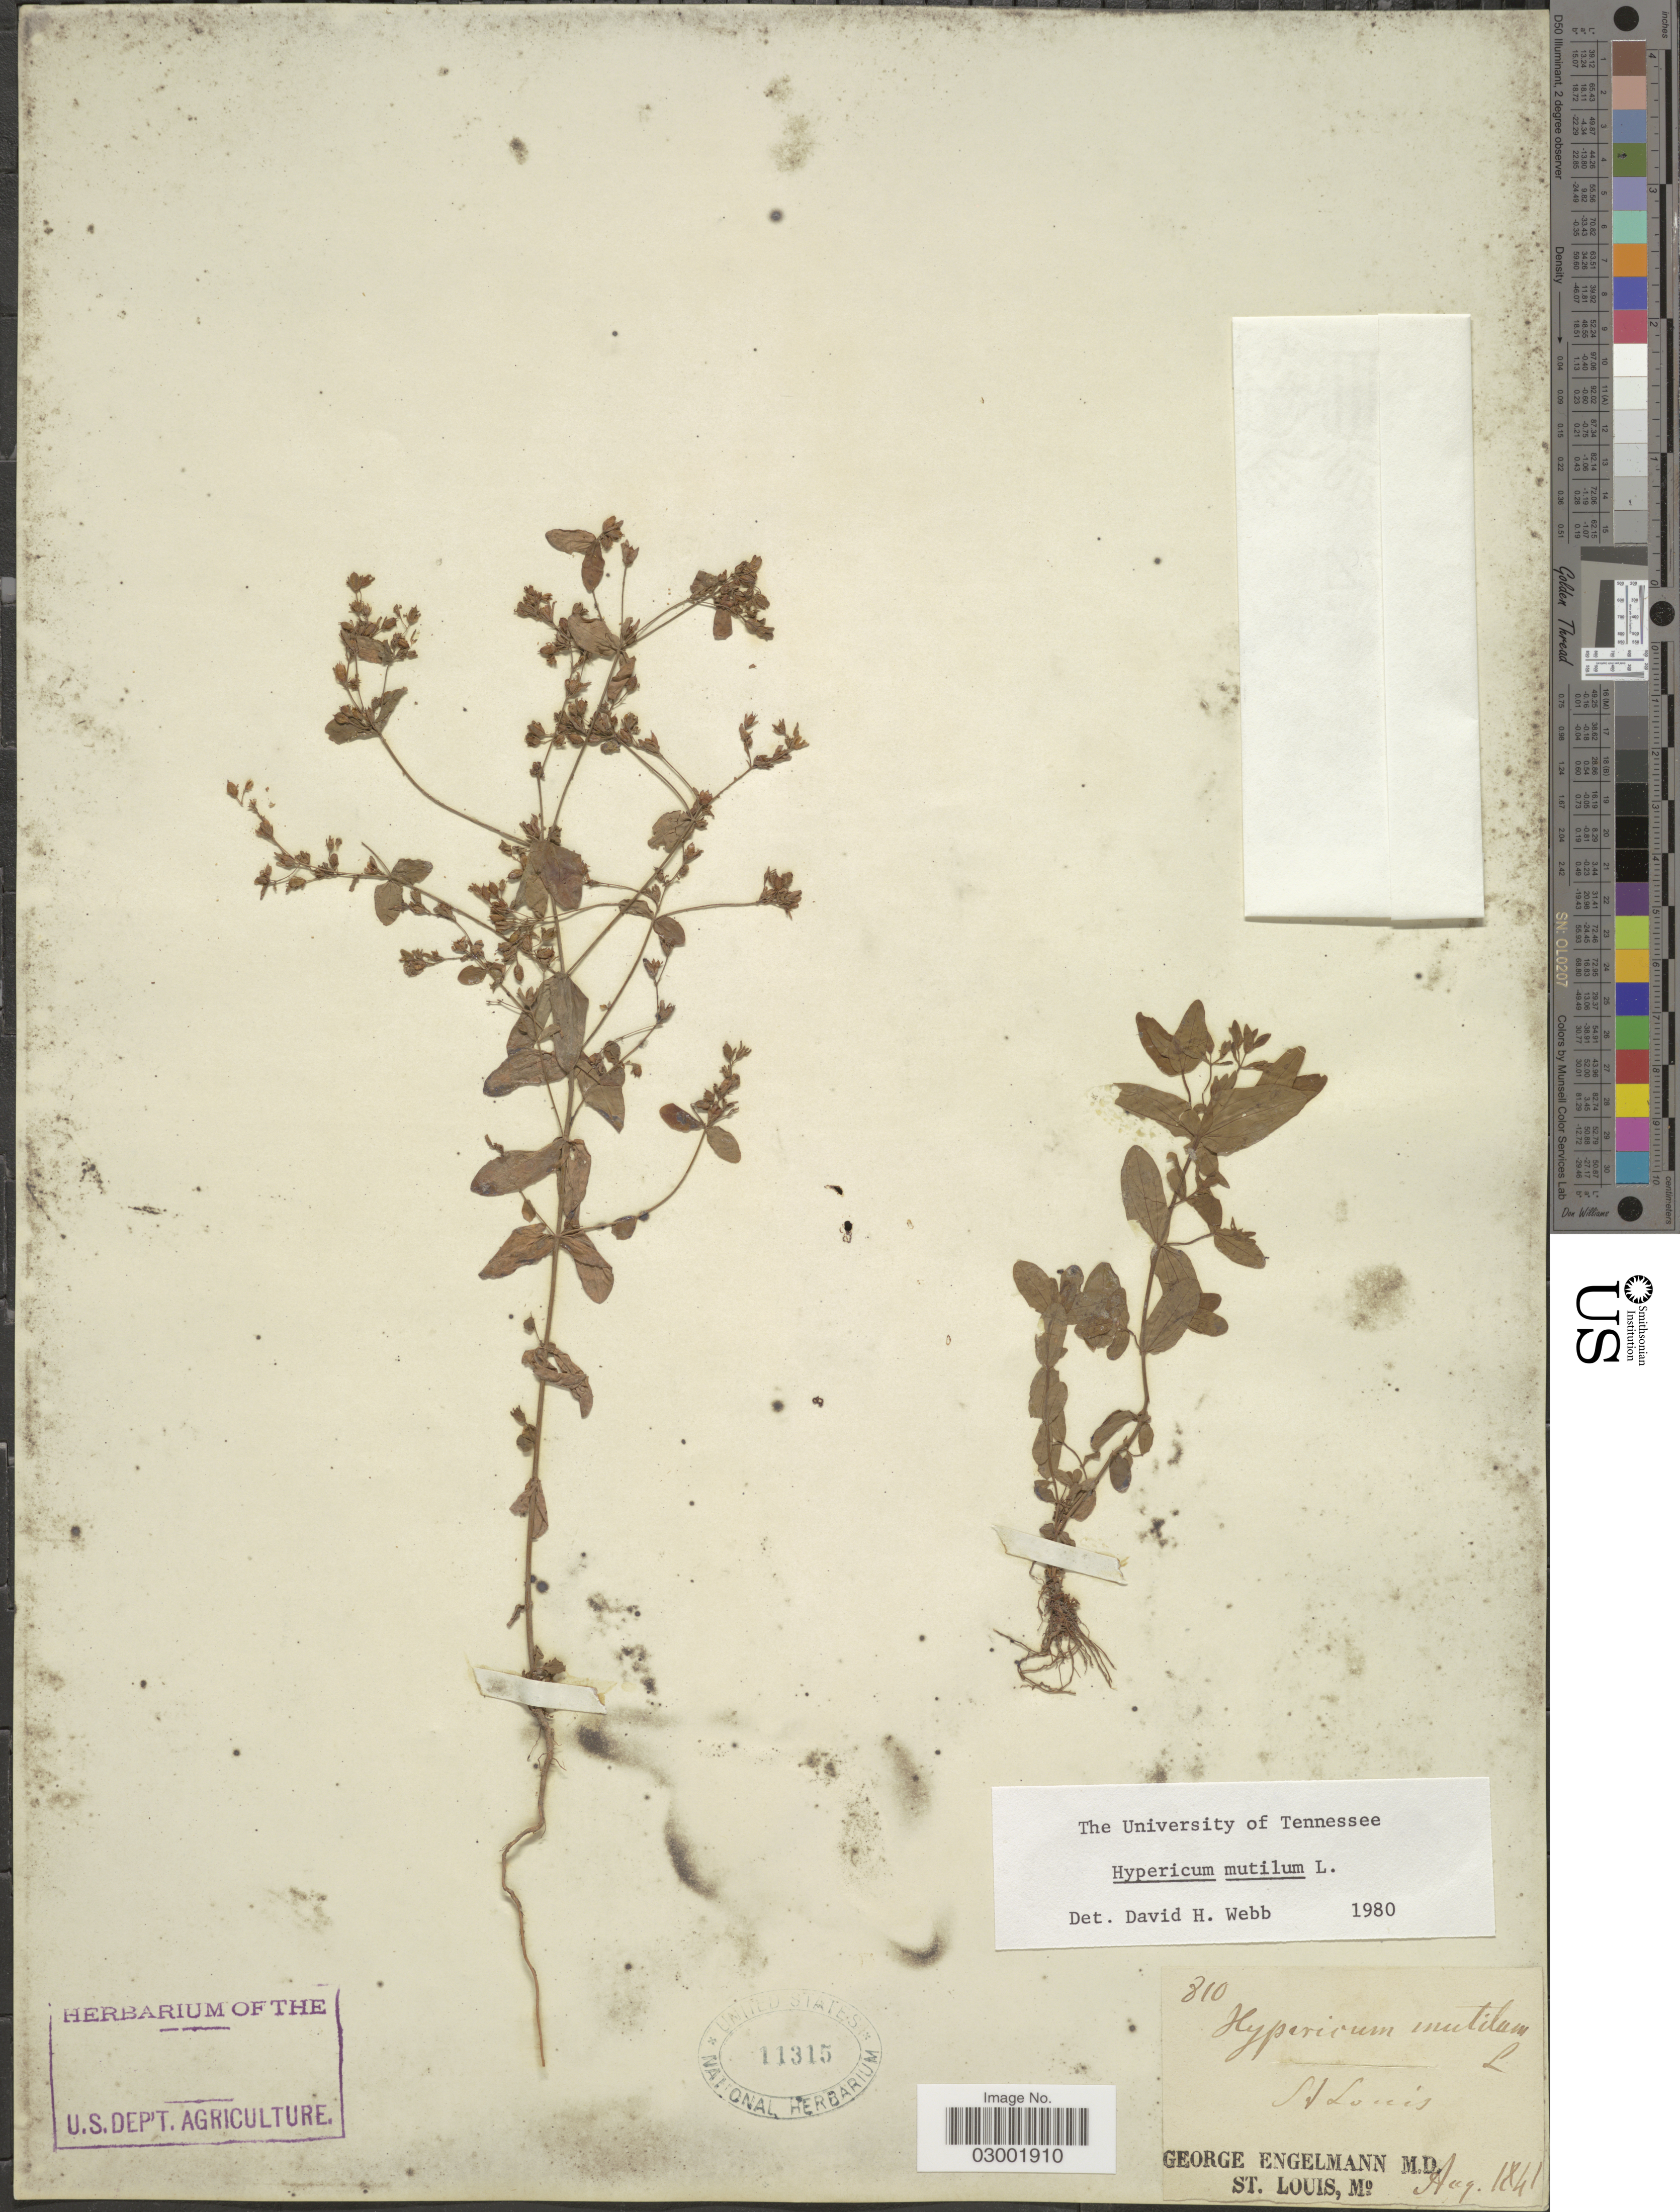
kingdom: Plantae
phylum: Tracheophyta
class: Magnoliopsida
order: Malpighiales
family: Hypericaceae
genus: Hypericum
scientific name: Hypericum mutilum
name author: L.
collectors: G. Engelmann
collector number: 310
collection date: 1841-08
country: United States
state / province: Maryland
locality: St. Louis.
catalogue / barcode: US 11315